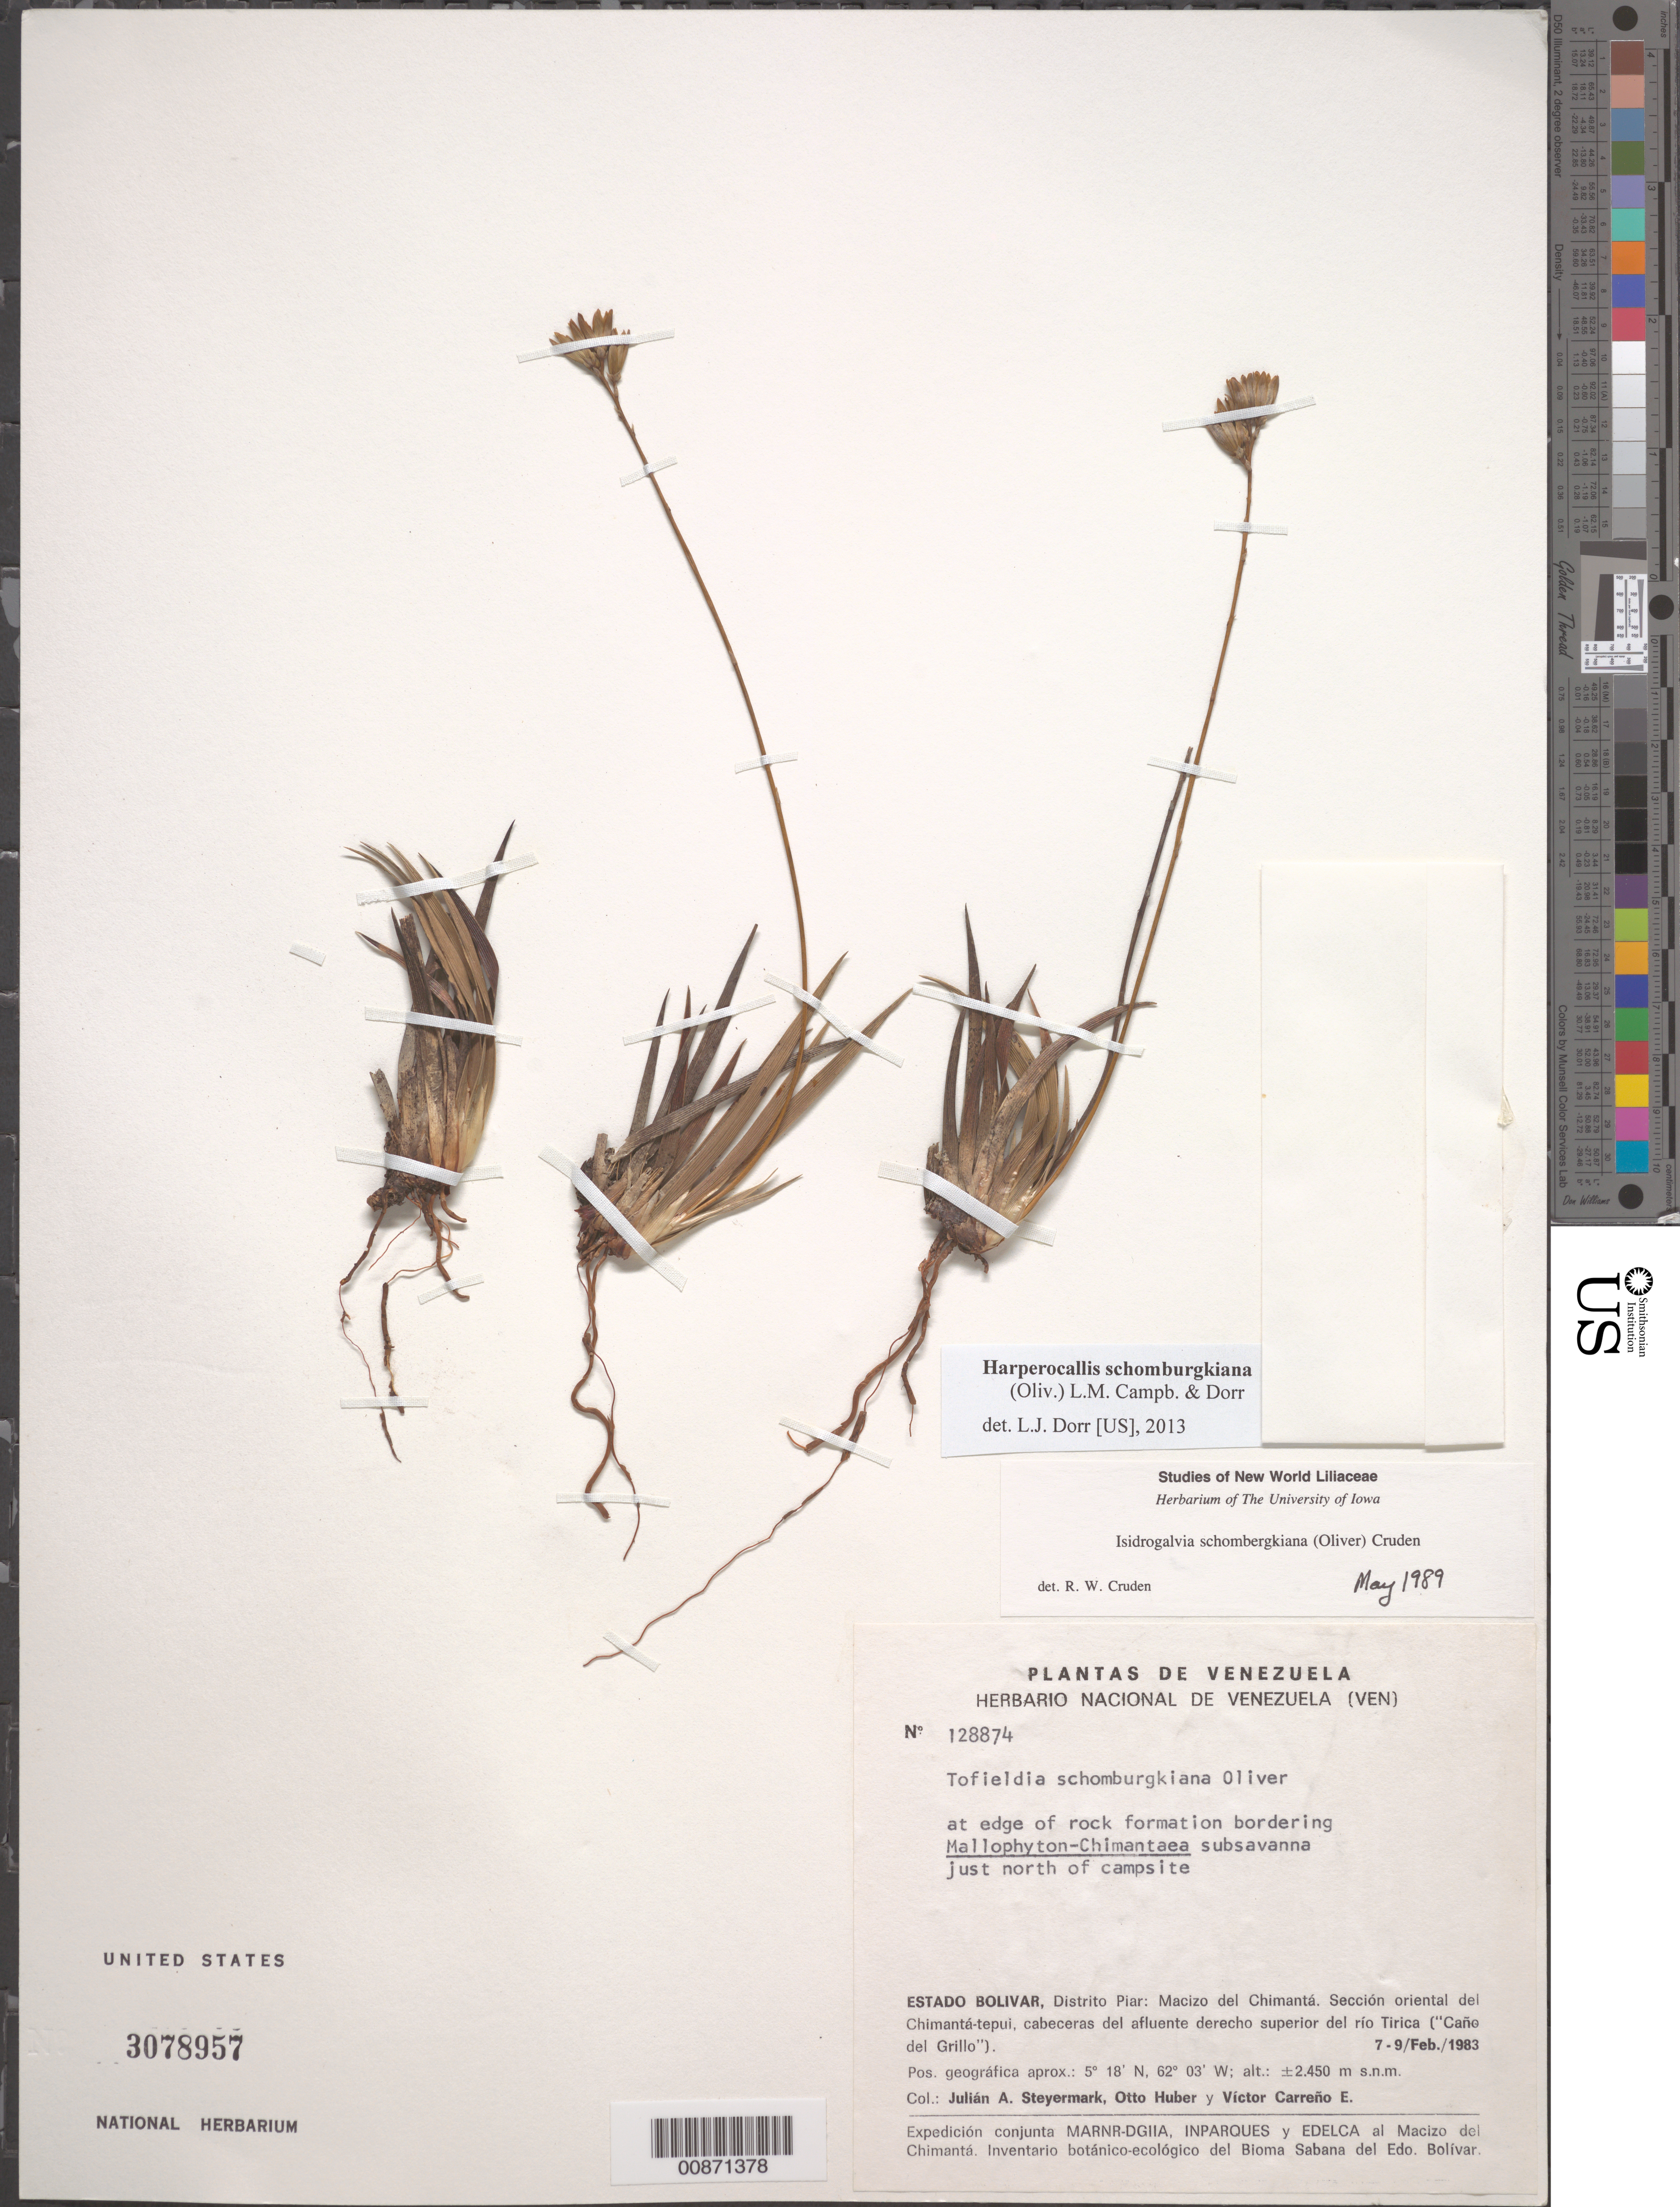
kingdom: Plantae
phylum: Tracheophyta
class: Liliopsida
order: Alismatales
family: Tofieldiaceae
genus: Harperocallis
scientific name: Harperocallis schomburgkiana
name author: (Oliv.) L.M. Campb. & Dorr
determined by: Dorr, L. J., (BOT), Smithsonian Institution - National Museum of Natural History (UNITED STATES)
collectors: J. Steyermark, O. Huber & V. Carreño E.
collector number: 128874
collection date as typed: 7-Feb-83 to 9-Feb-83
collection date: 1983-02-07/1983-02-09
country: Venezuela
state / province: Bolívar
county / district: Piar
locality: Macizo del Chimantá, sect. oriental del Chimantá-tepuí, cabeceras del afluente derecho superíor del Río Tirica (Caño del Grillo); just north of campsite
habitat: Edge of rock formation bordering Mallophyton-Chimantaea subsavanna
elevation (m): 2450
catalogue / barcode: US 3078957